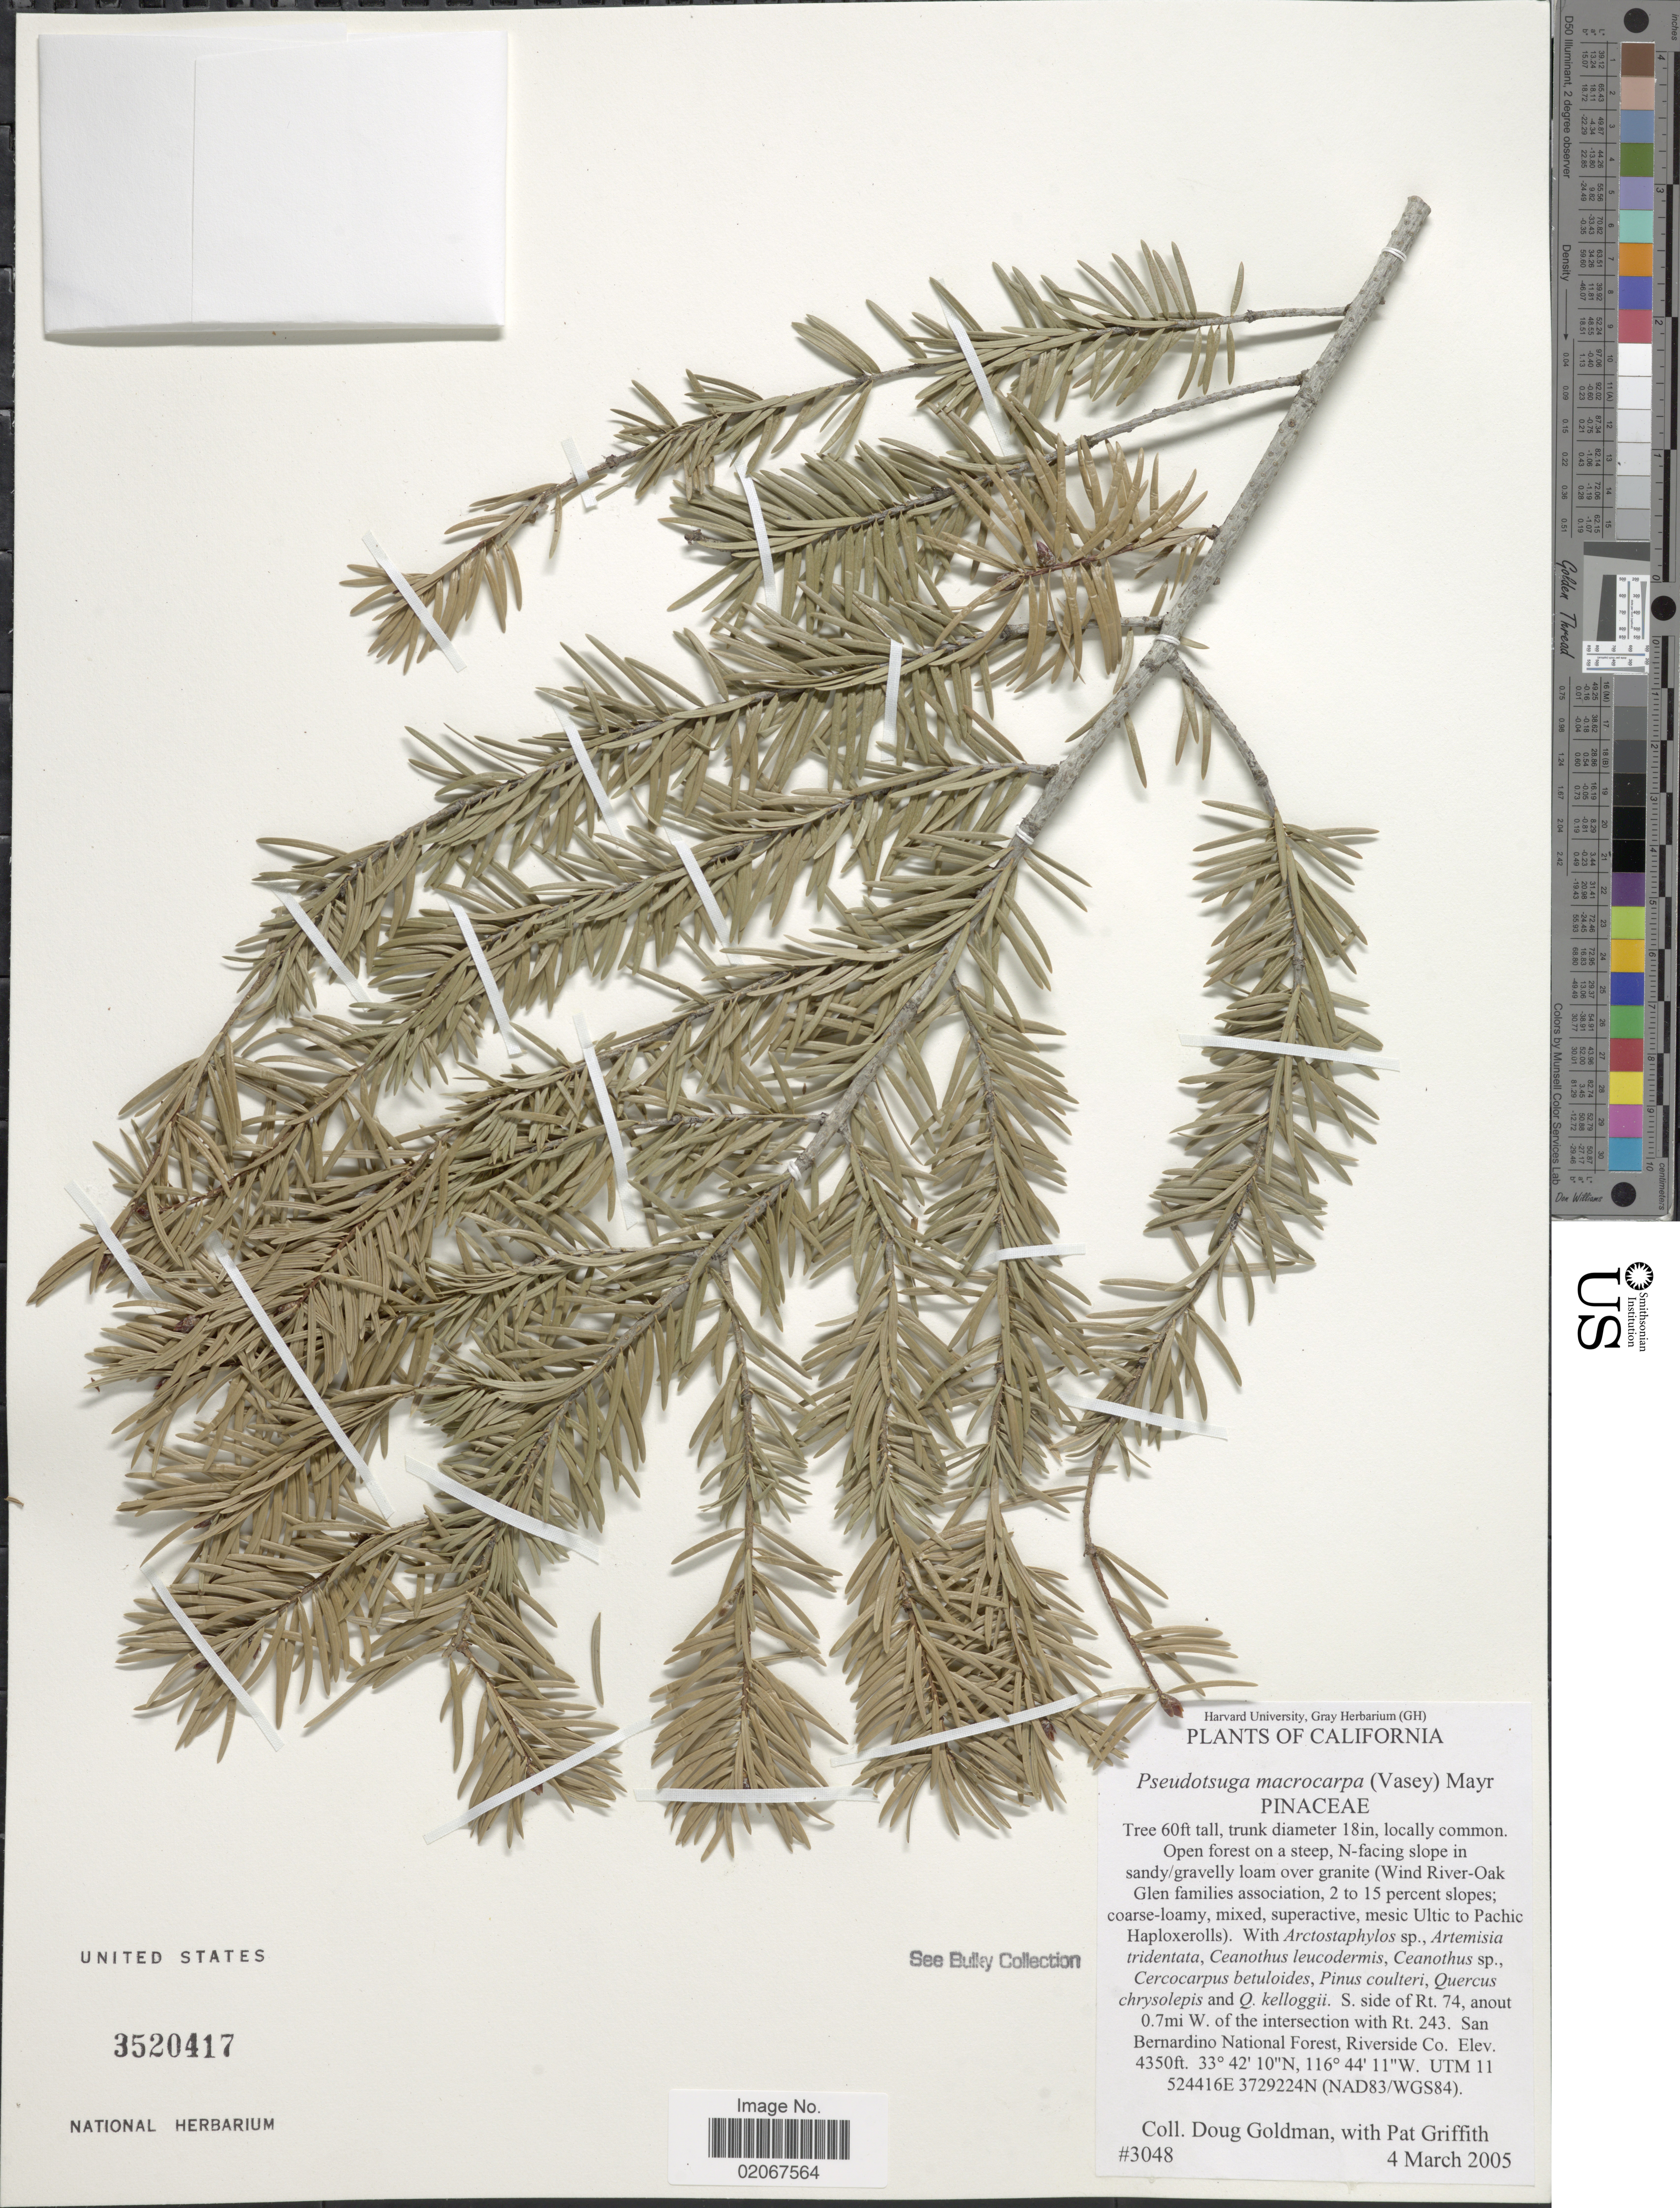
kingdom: Plantae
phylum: Tracheophyta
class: Pinopsida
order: Pinales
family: Pinaceae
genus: Pseudotsuga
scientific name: Pseudotsuga macrocarpa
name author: (Vasey) Mayr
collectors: D. Goldman & P. Griffith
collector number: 3048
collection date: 2005-03-04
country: United States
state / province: California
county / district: Riverside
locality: California. S. side of Rt 74. anout 0.7 mi W. of the intersection with Rt.243. San Bernardino national Forest, Riverside Co. UTM 11 524416E 3729224N (NAD83/WGS84)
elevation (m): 1326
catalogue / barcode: US 3520417